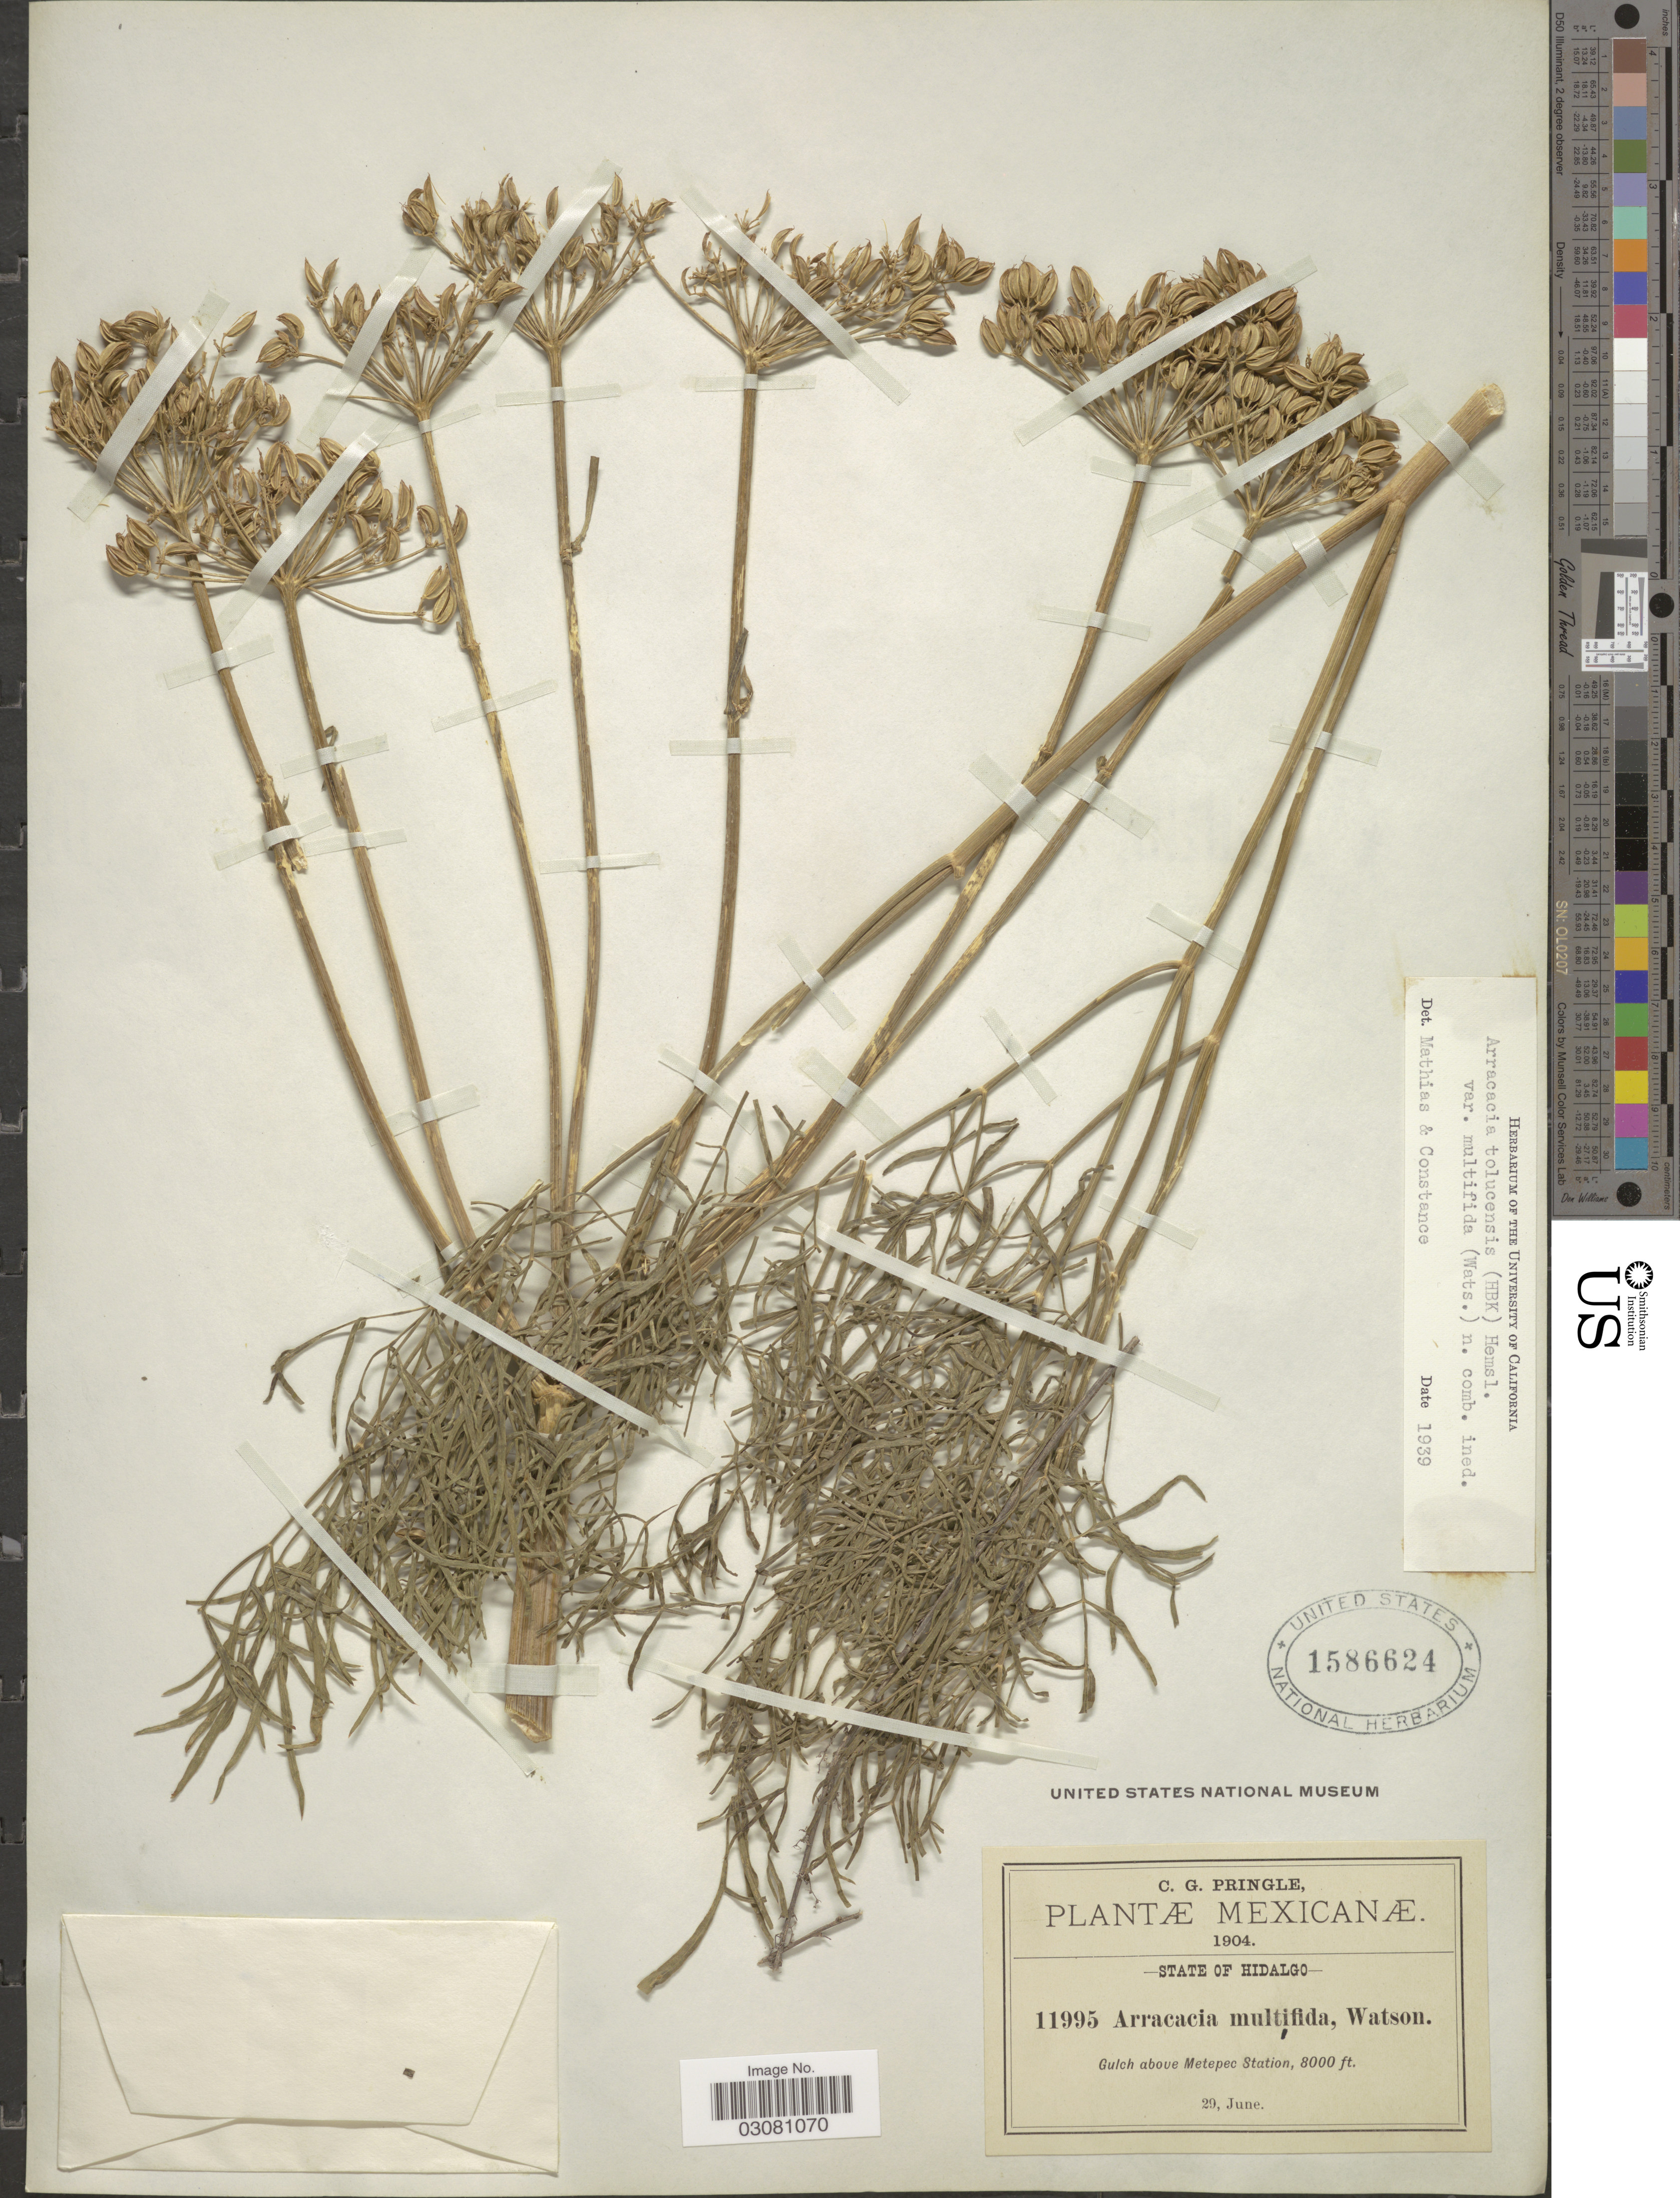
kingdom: Plantae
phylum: Tracheophyta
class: Magnoliopsida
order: Apiales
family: Apiaceae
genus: Arracacia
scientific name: Arracacia tolucensis var. multifida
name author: (S. Watson) Mathias & Constance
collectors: C. G. Pringle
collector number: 11995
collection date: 1904-06-29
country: Mexico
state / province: Hidalgo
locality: State of Hidalgo. Gulch above Metepec Station.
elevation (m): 2438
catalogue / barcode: US 1586624